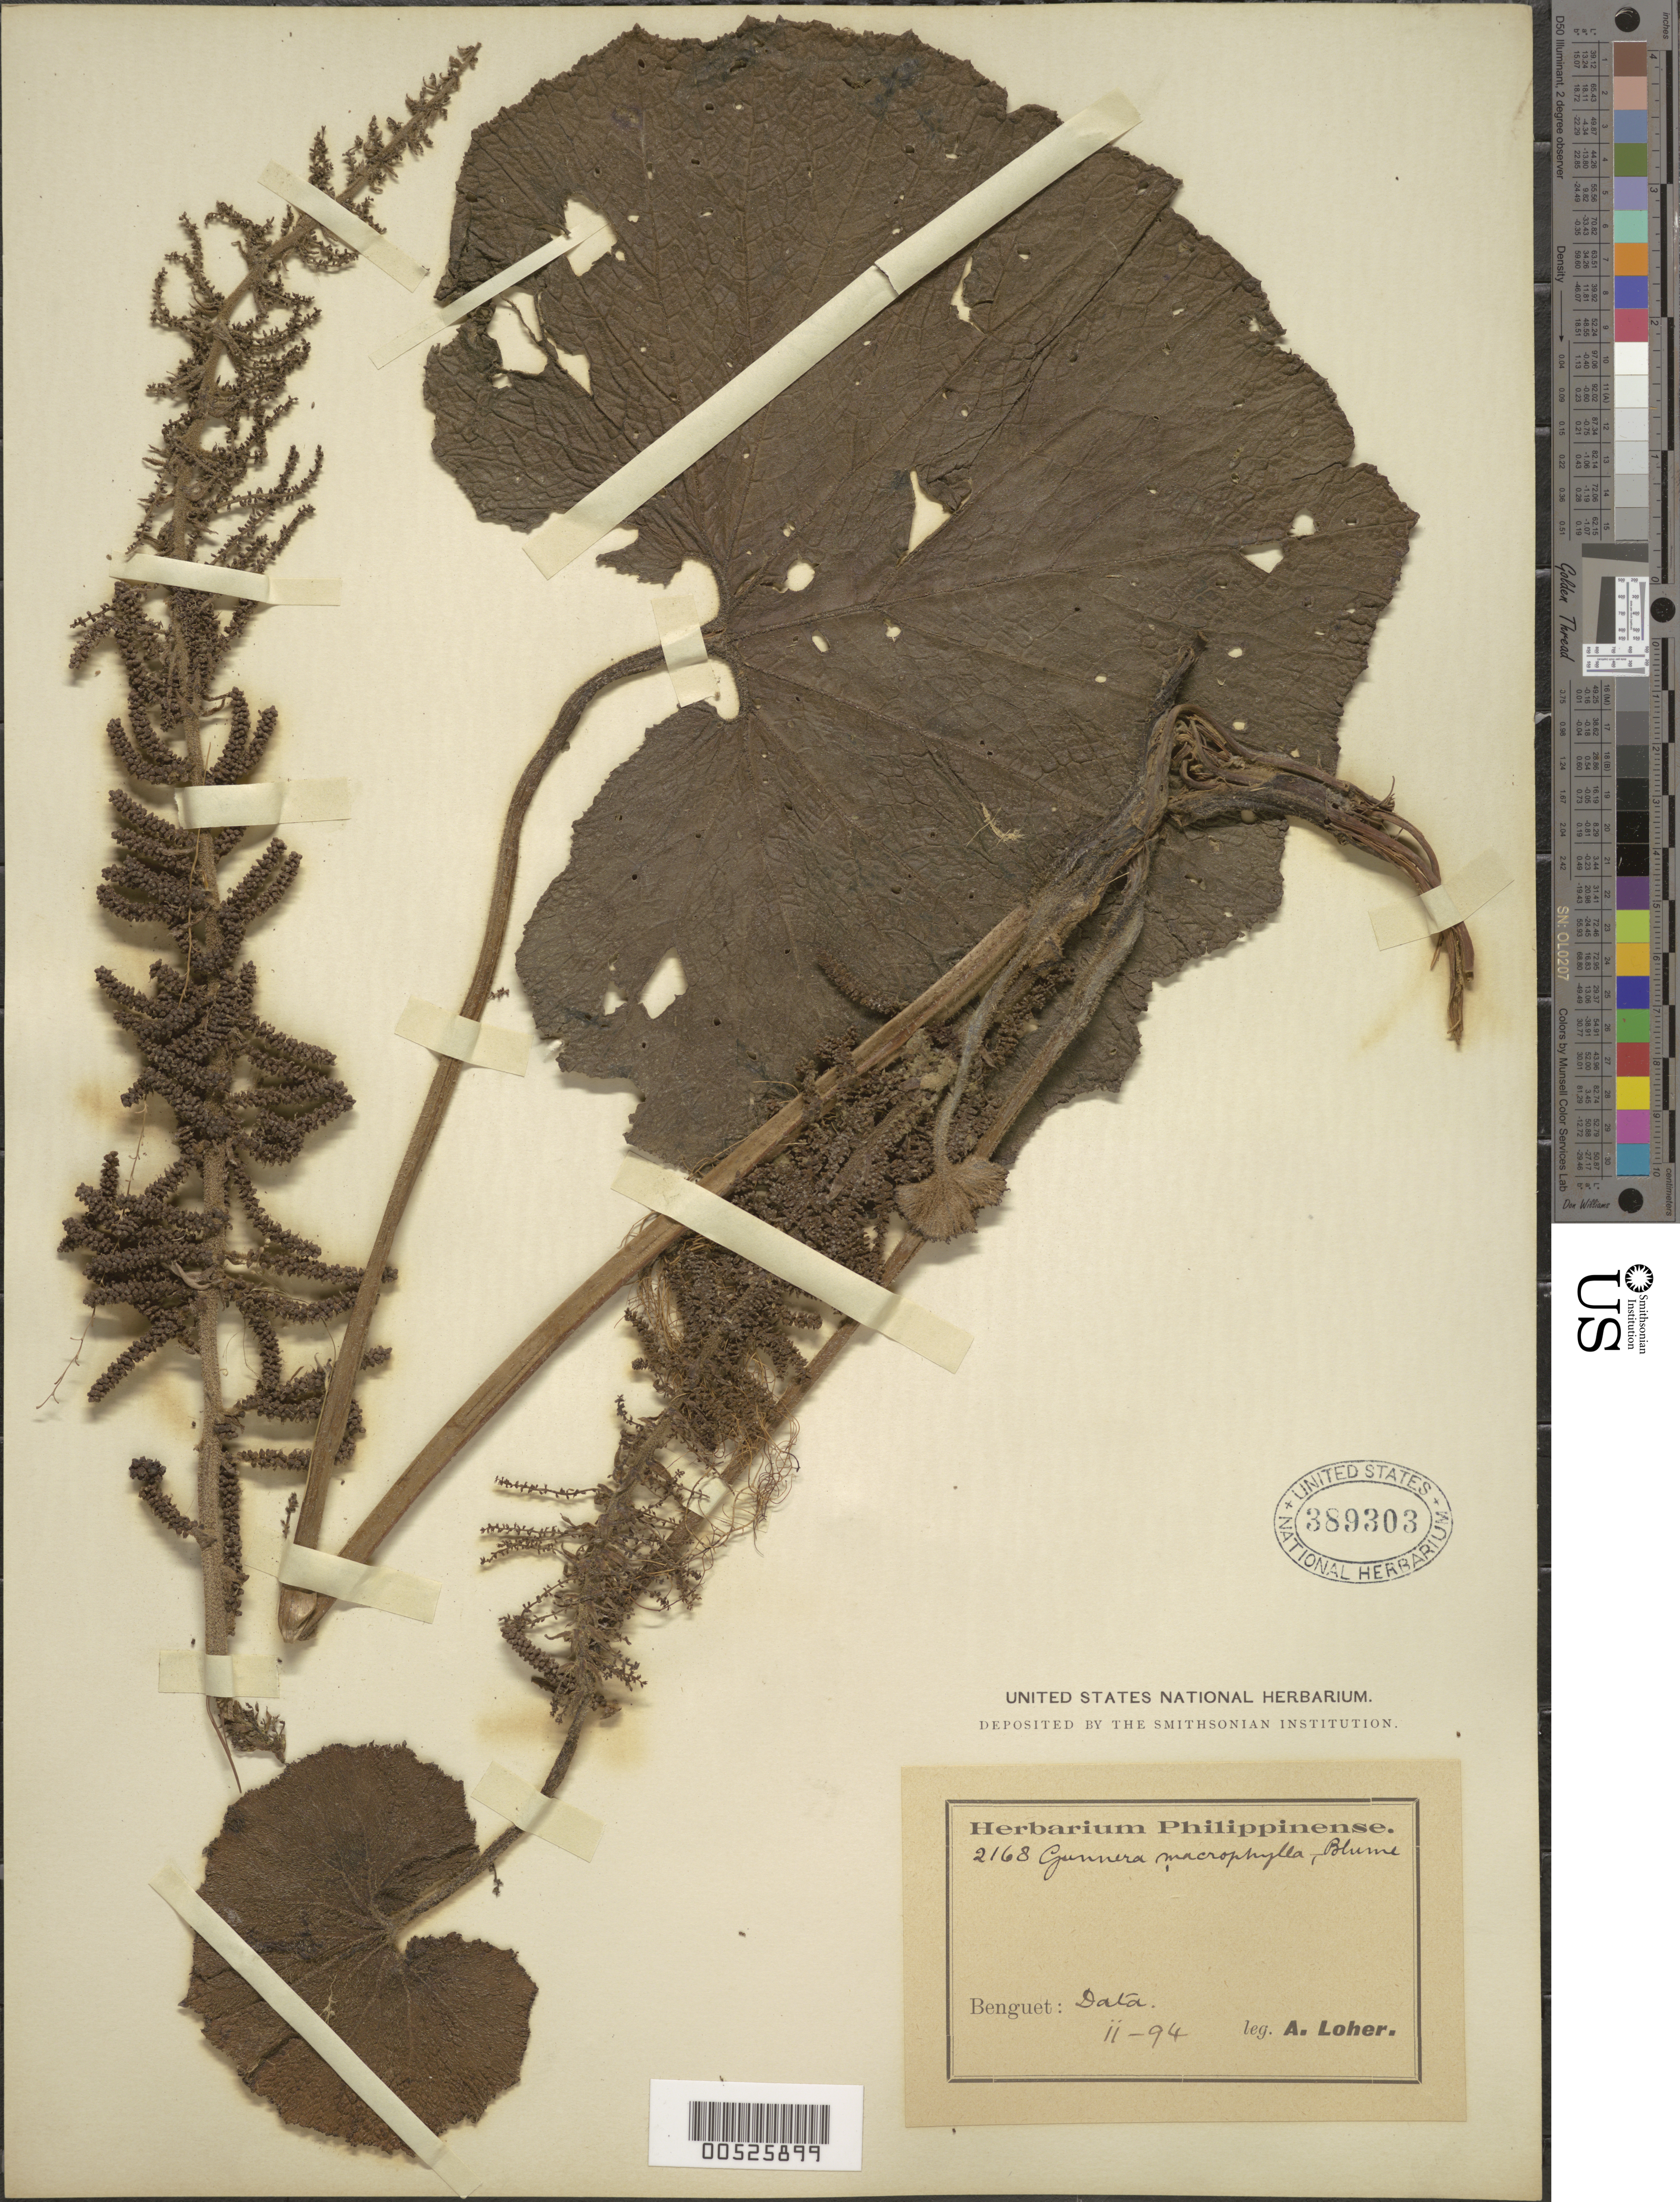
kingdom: Plantae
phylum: Tracheophyta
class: Magnoliopsida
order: Gunnerales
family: Gunneraceae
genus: Gunnera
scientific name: Gunnera macrophylla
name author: Blume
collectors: A. Loher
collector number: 2168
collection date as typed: Feb 1894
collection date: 1894-02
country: Philippines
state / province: Cordillera (Administrative Region)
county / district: Benguet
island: Luzon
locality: Data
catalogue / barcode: US 389303